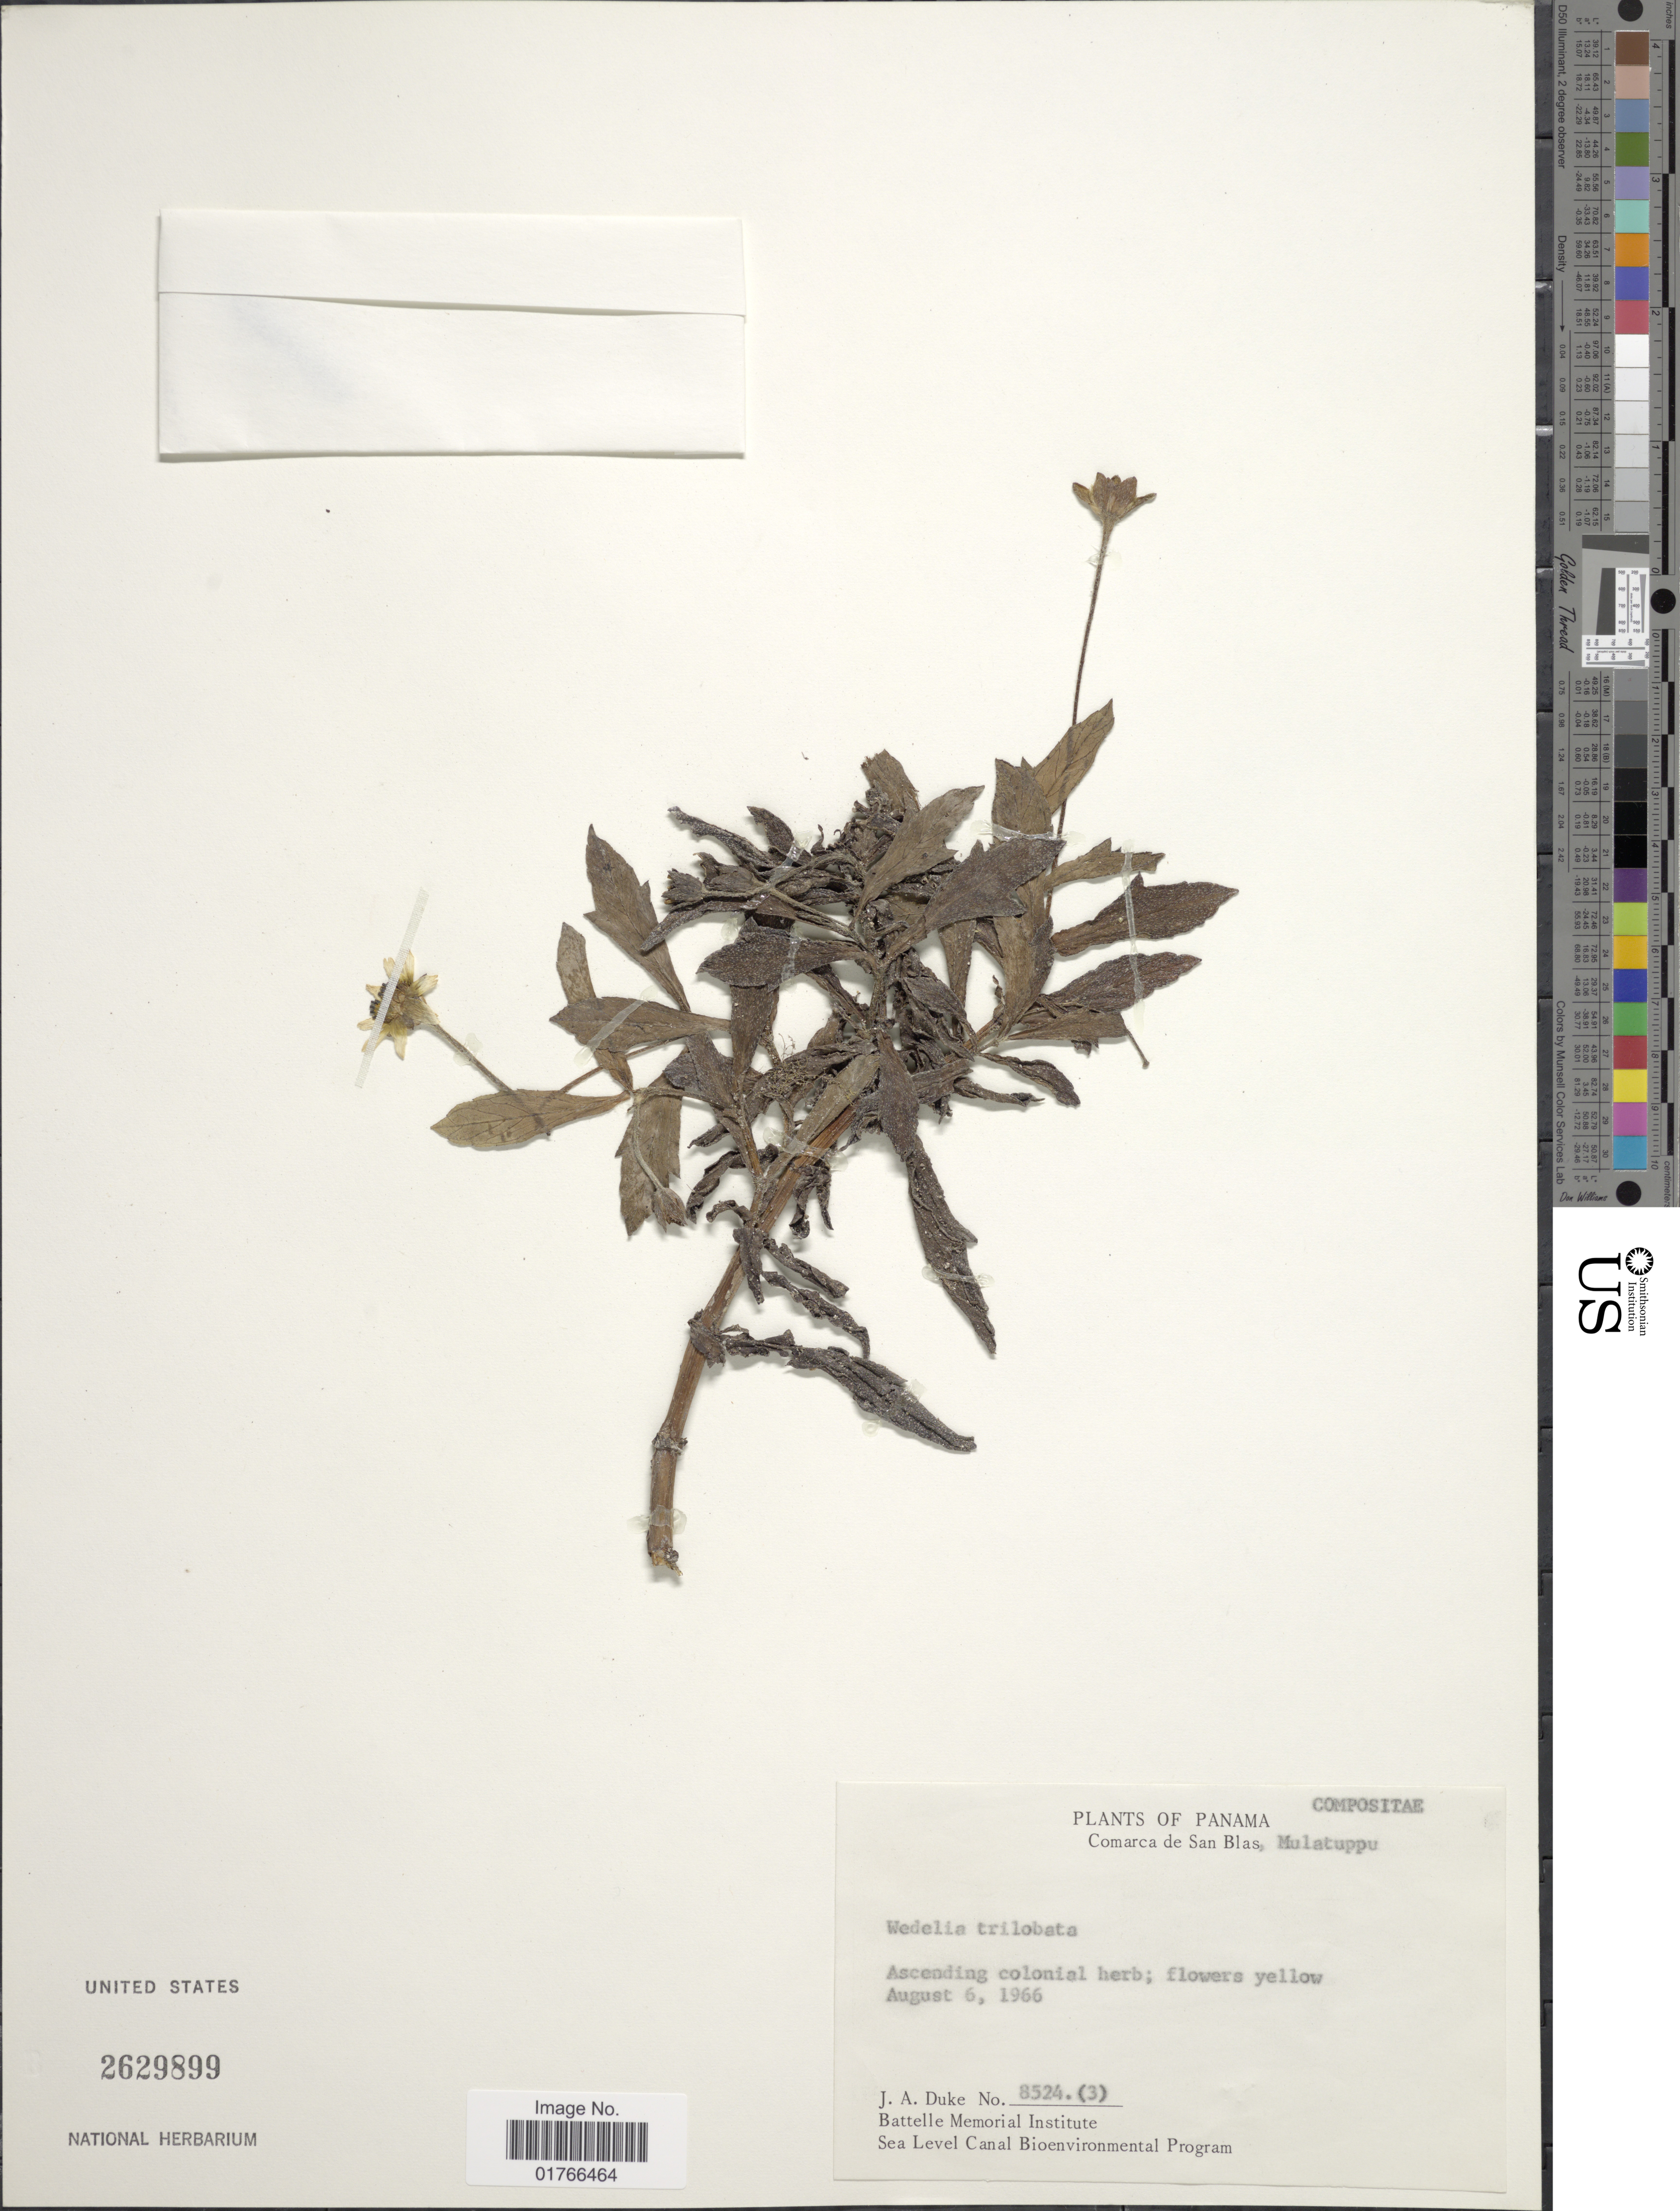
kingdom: Plantae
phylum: Tracheophyta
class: Magnoliopsida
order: Asterales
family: Asteraceae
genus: Sphagneticola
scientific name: Sphagneticola trilobata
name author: (L.) Pruski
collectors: J. A. Duke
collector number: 8524/3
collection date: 1966-08-06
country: Panama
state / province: Kuna Yala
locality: Comarca de San Blas, Mulatuppu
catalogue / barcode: US 2629899